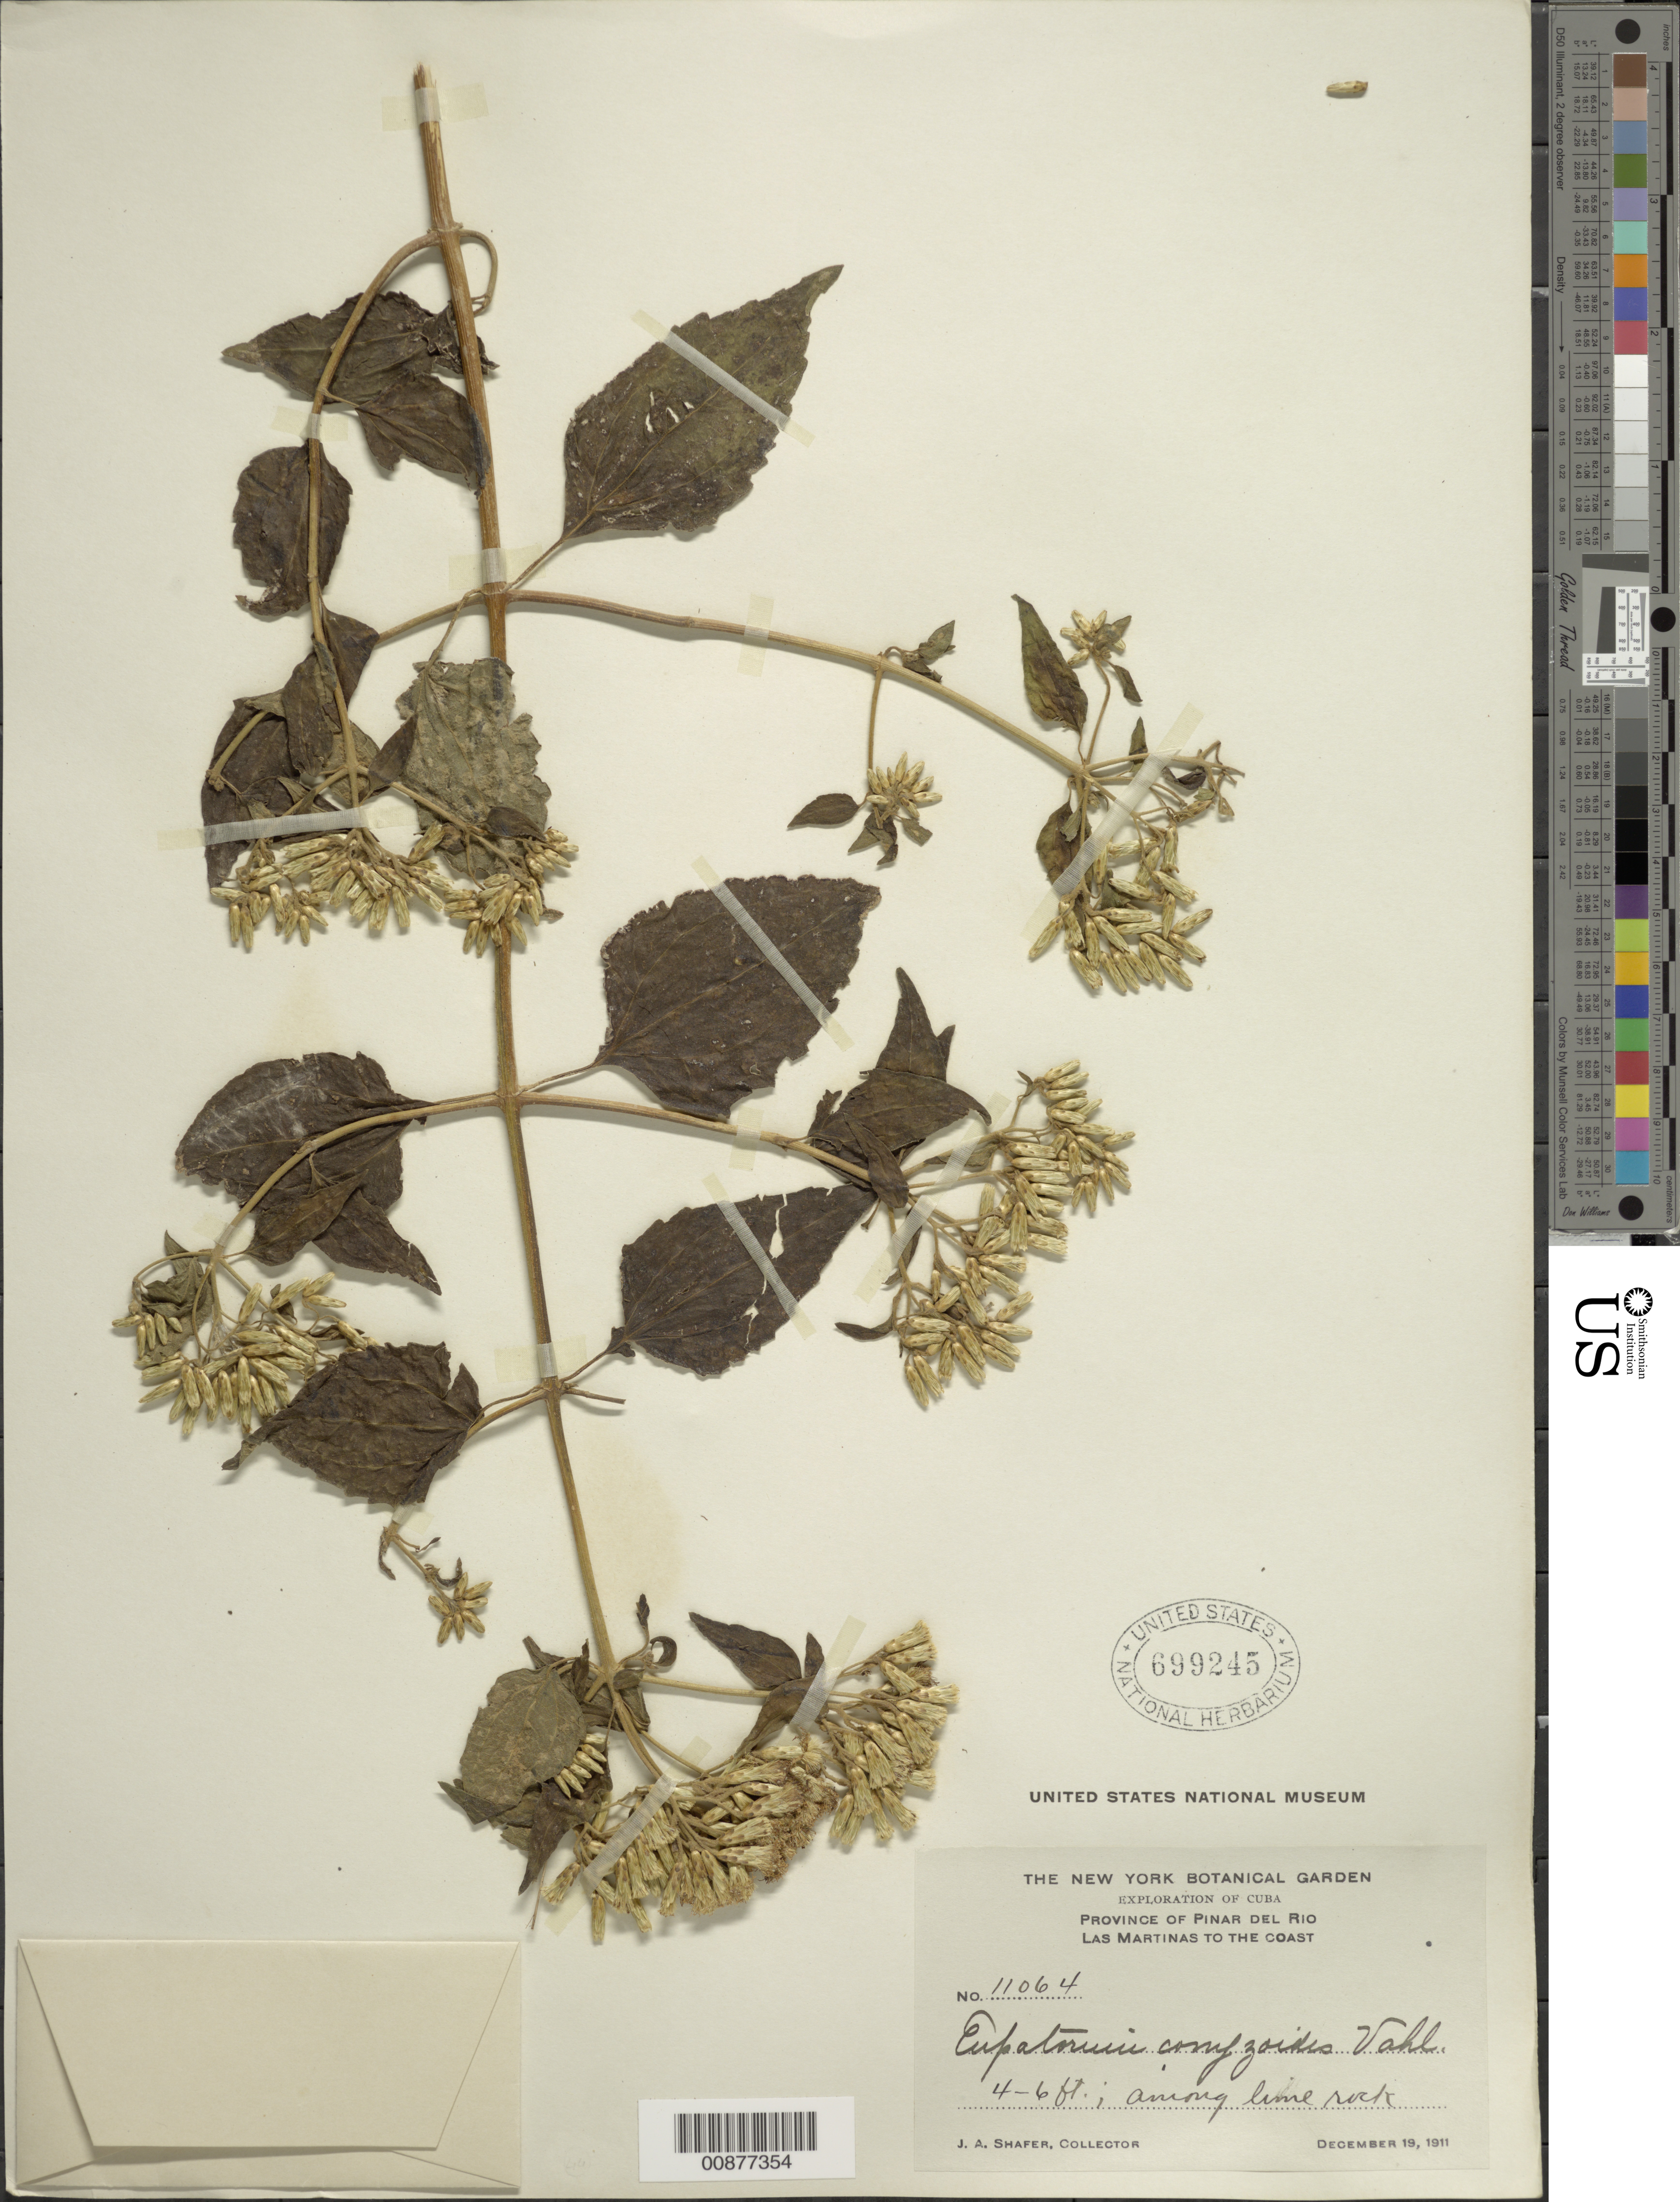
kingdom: Plantae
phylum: Tracheophyta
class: Magnoliopsida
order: Asterales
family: Asteraceae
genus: Chromolaena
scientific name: Chromolaena odorata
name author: (L.) R.M. King & H. Rob.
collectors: J. A. Shafer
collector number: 11064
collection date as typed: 19 Dec 1911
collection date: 1911-12-19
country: Cuba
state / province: Pinar del Río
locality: Las Martinas to the coast.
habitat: Among lime rocks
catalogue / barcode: US 699245